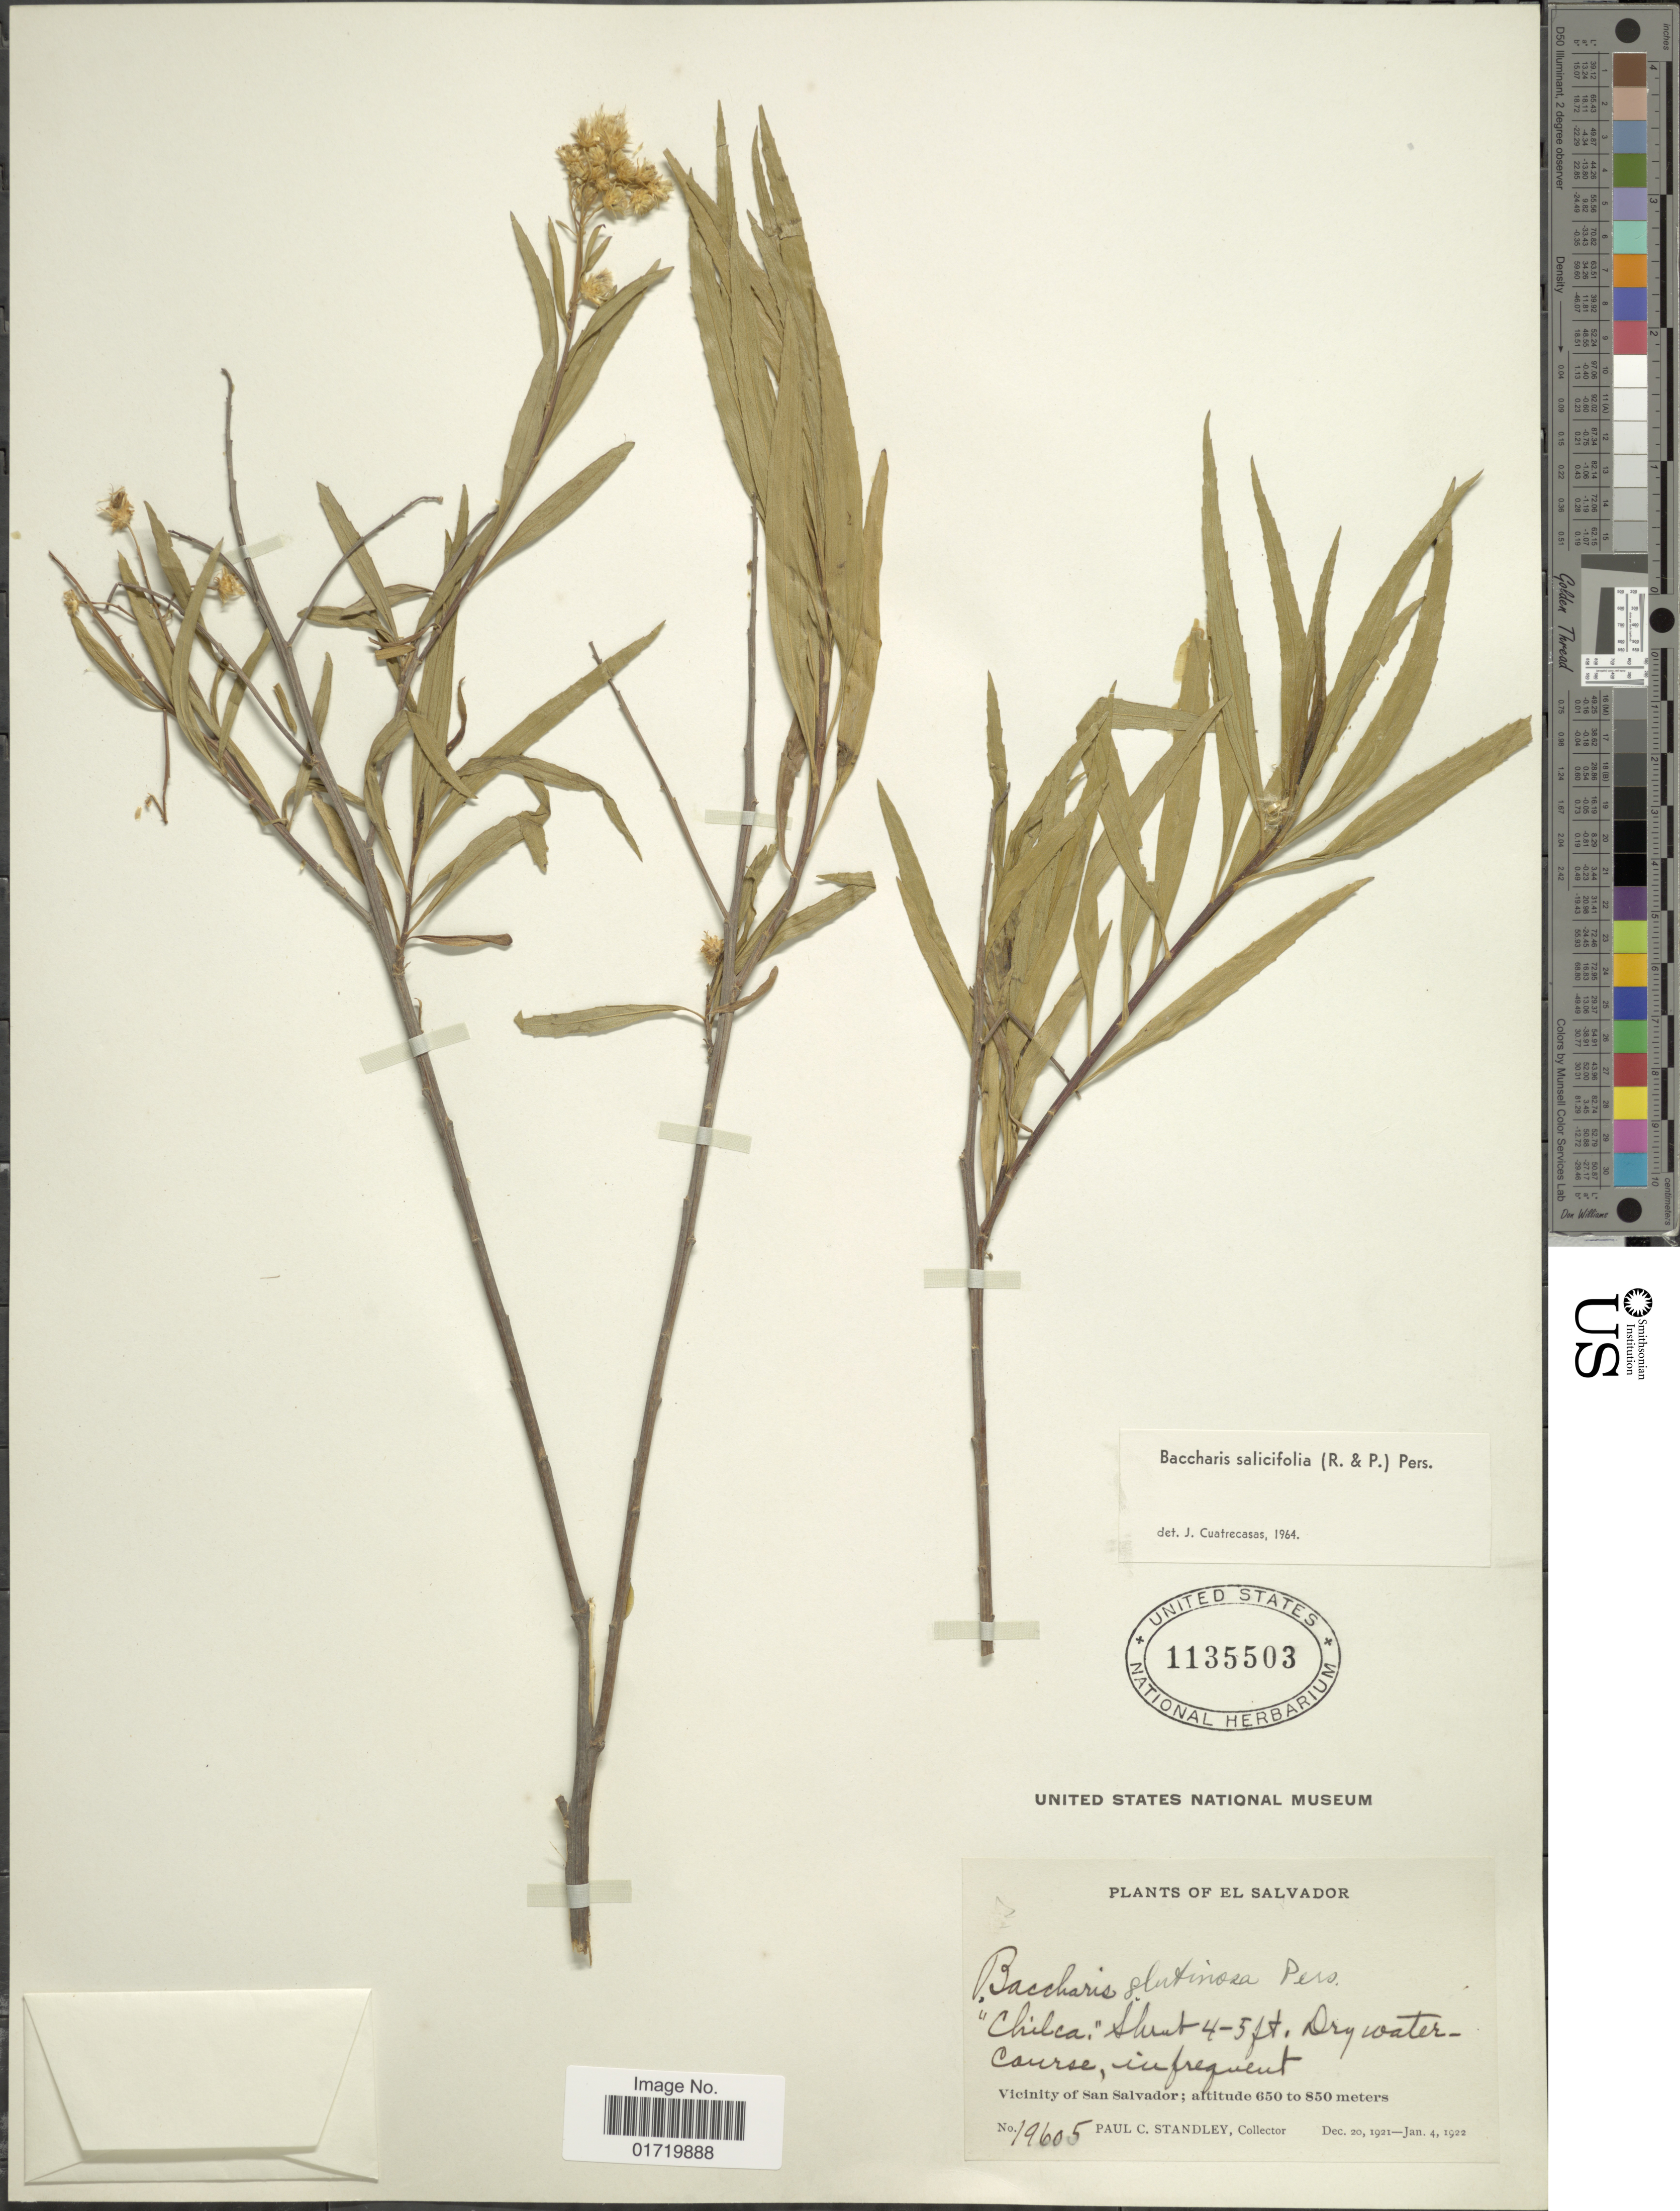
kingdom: Plantae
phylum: Tracheophyta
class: Magnoliopsida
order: Asterales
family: Asteraceae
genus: Baccharis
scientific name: Baccharis salicifolia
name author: (Ruiz & Pav.) Pers.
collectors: P. C. Standley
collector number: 19605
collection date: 1921-12-20/1922-01-04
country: El Salvador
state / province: San Salvador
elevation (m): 650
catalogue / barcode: US 1135503